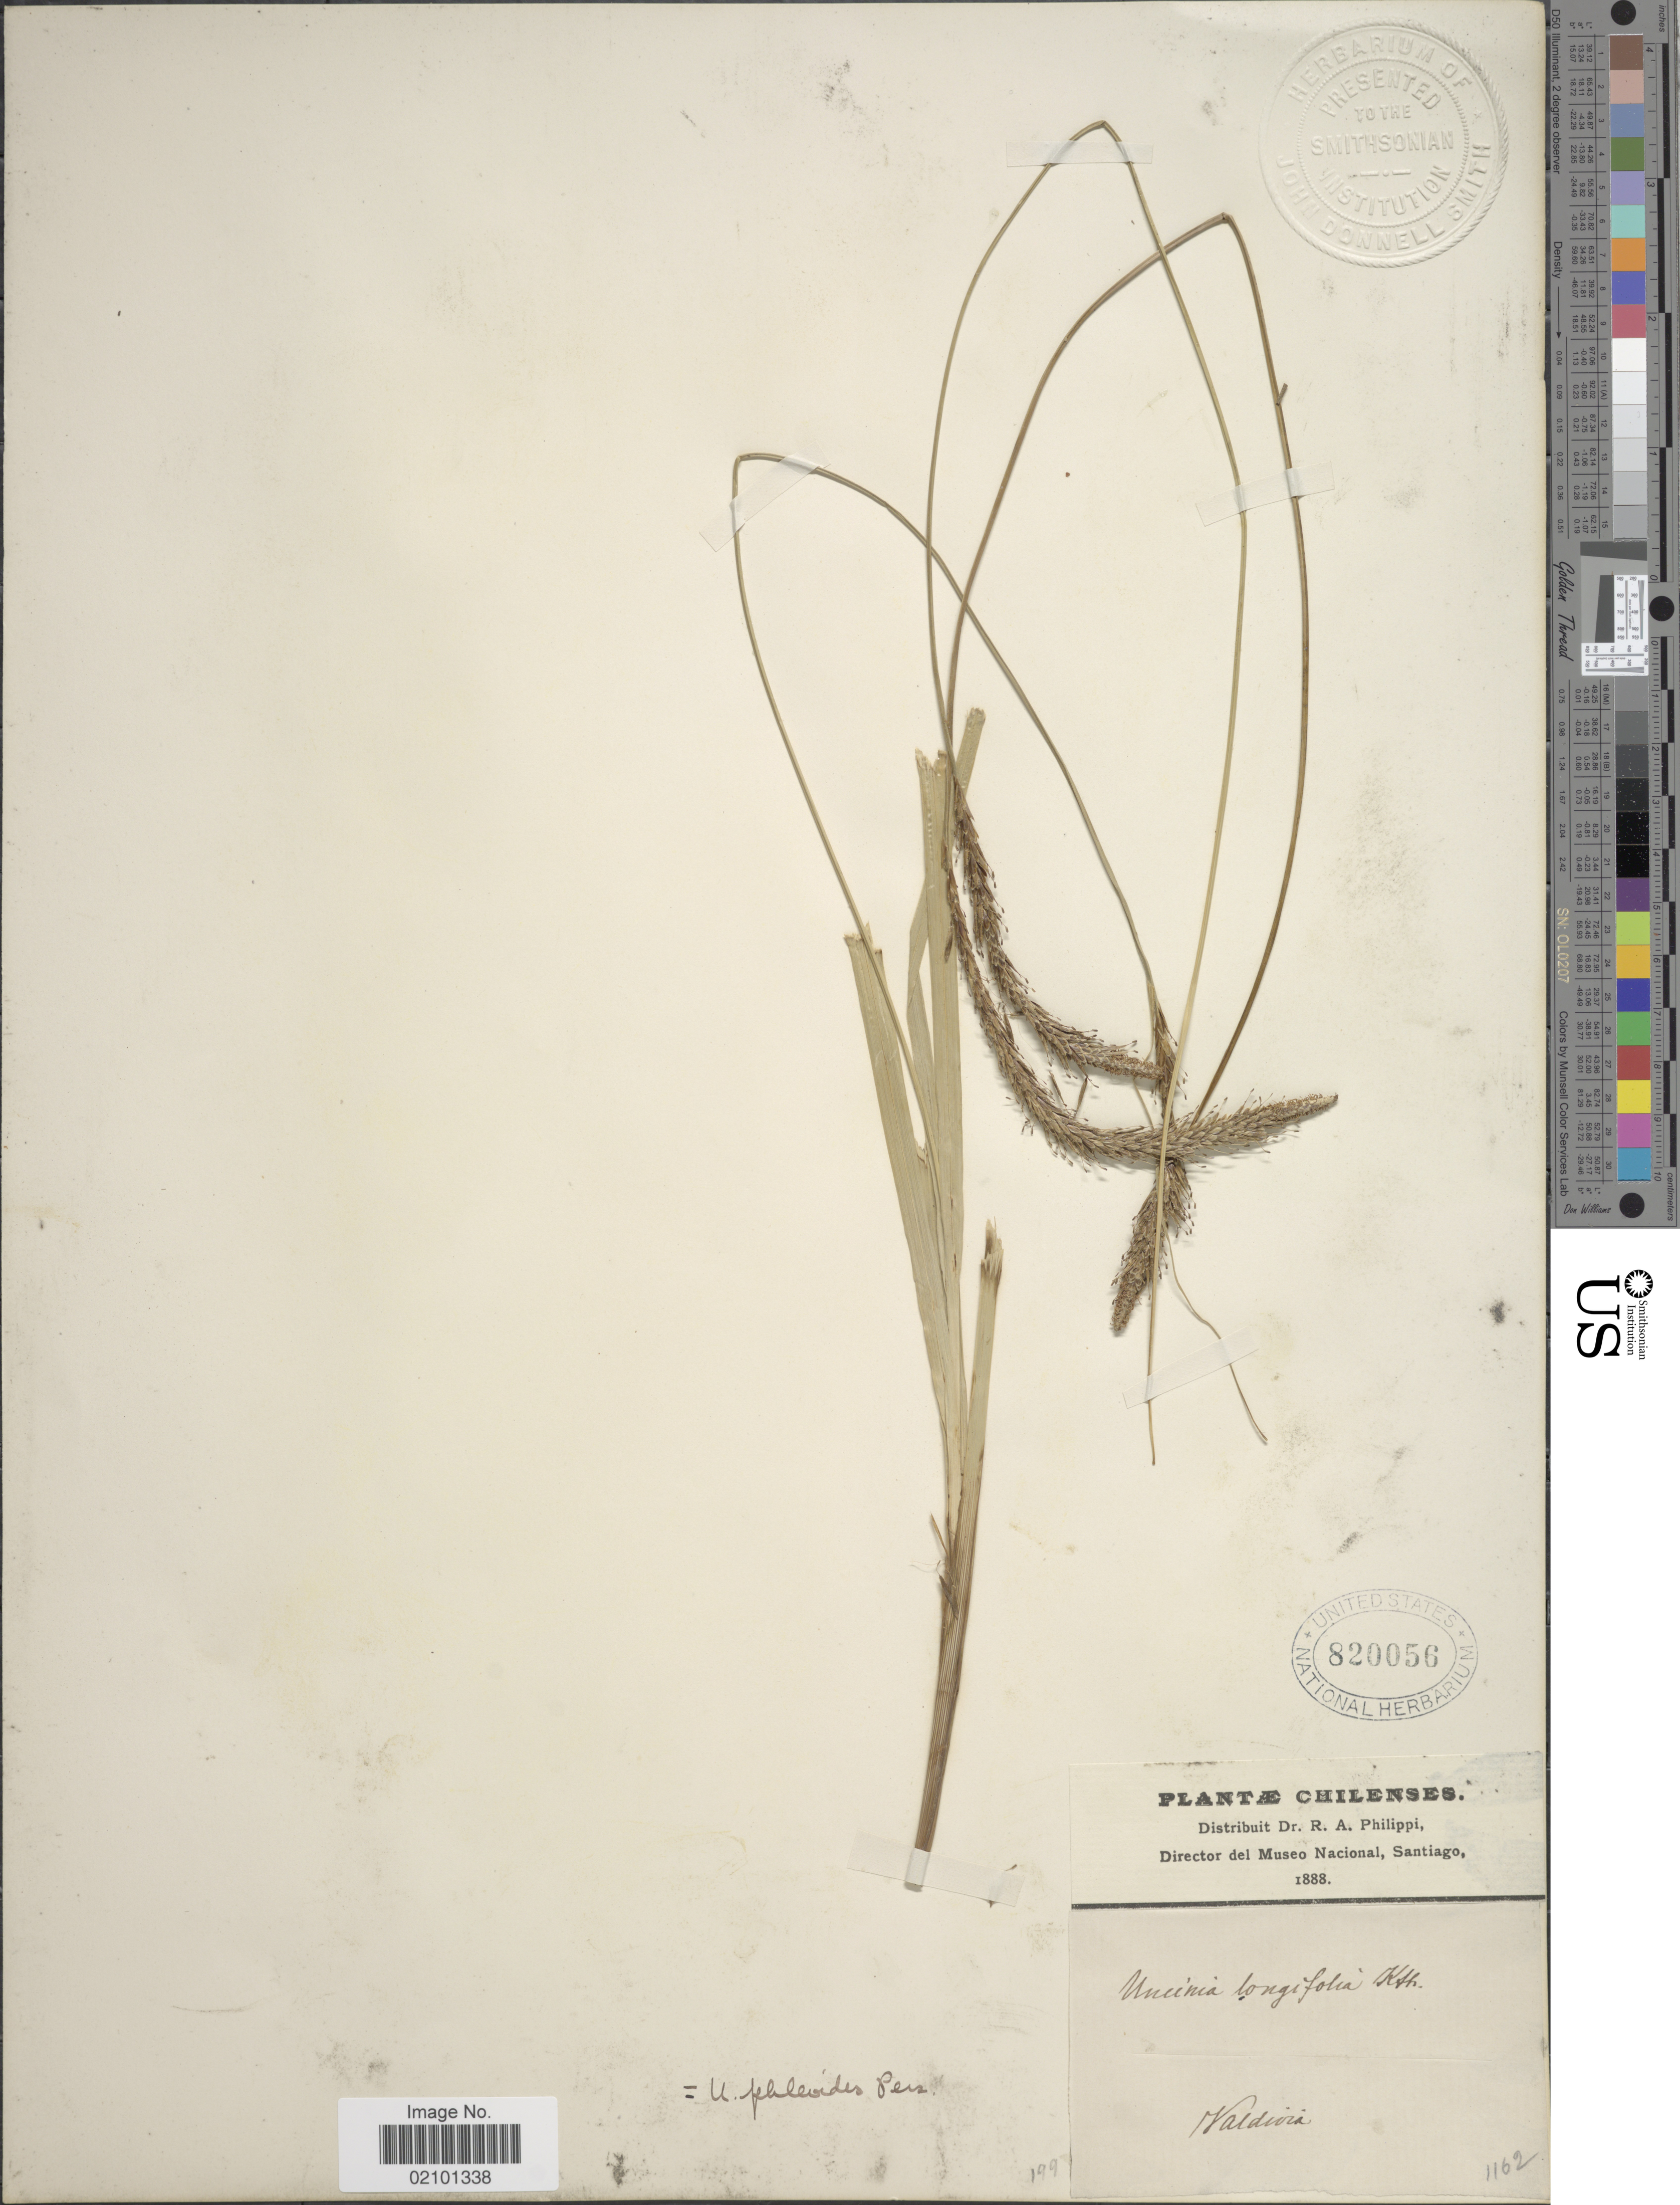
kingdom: Plantae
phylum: Tracheophyta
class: Liliopsida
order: Poales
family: Cyperaceae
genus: Carex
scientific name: Carex phleoides Cav. subsp. phleoides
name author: Cav.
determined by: Jimnéz-Mejias, Pedro, (UPOS), Universidad Pablo de Olavide (SPAIN)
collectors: ex. herb. R.A. Philippi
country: Chile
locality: Valdivia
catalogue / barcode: US 820056